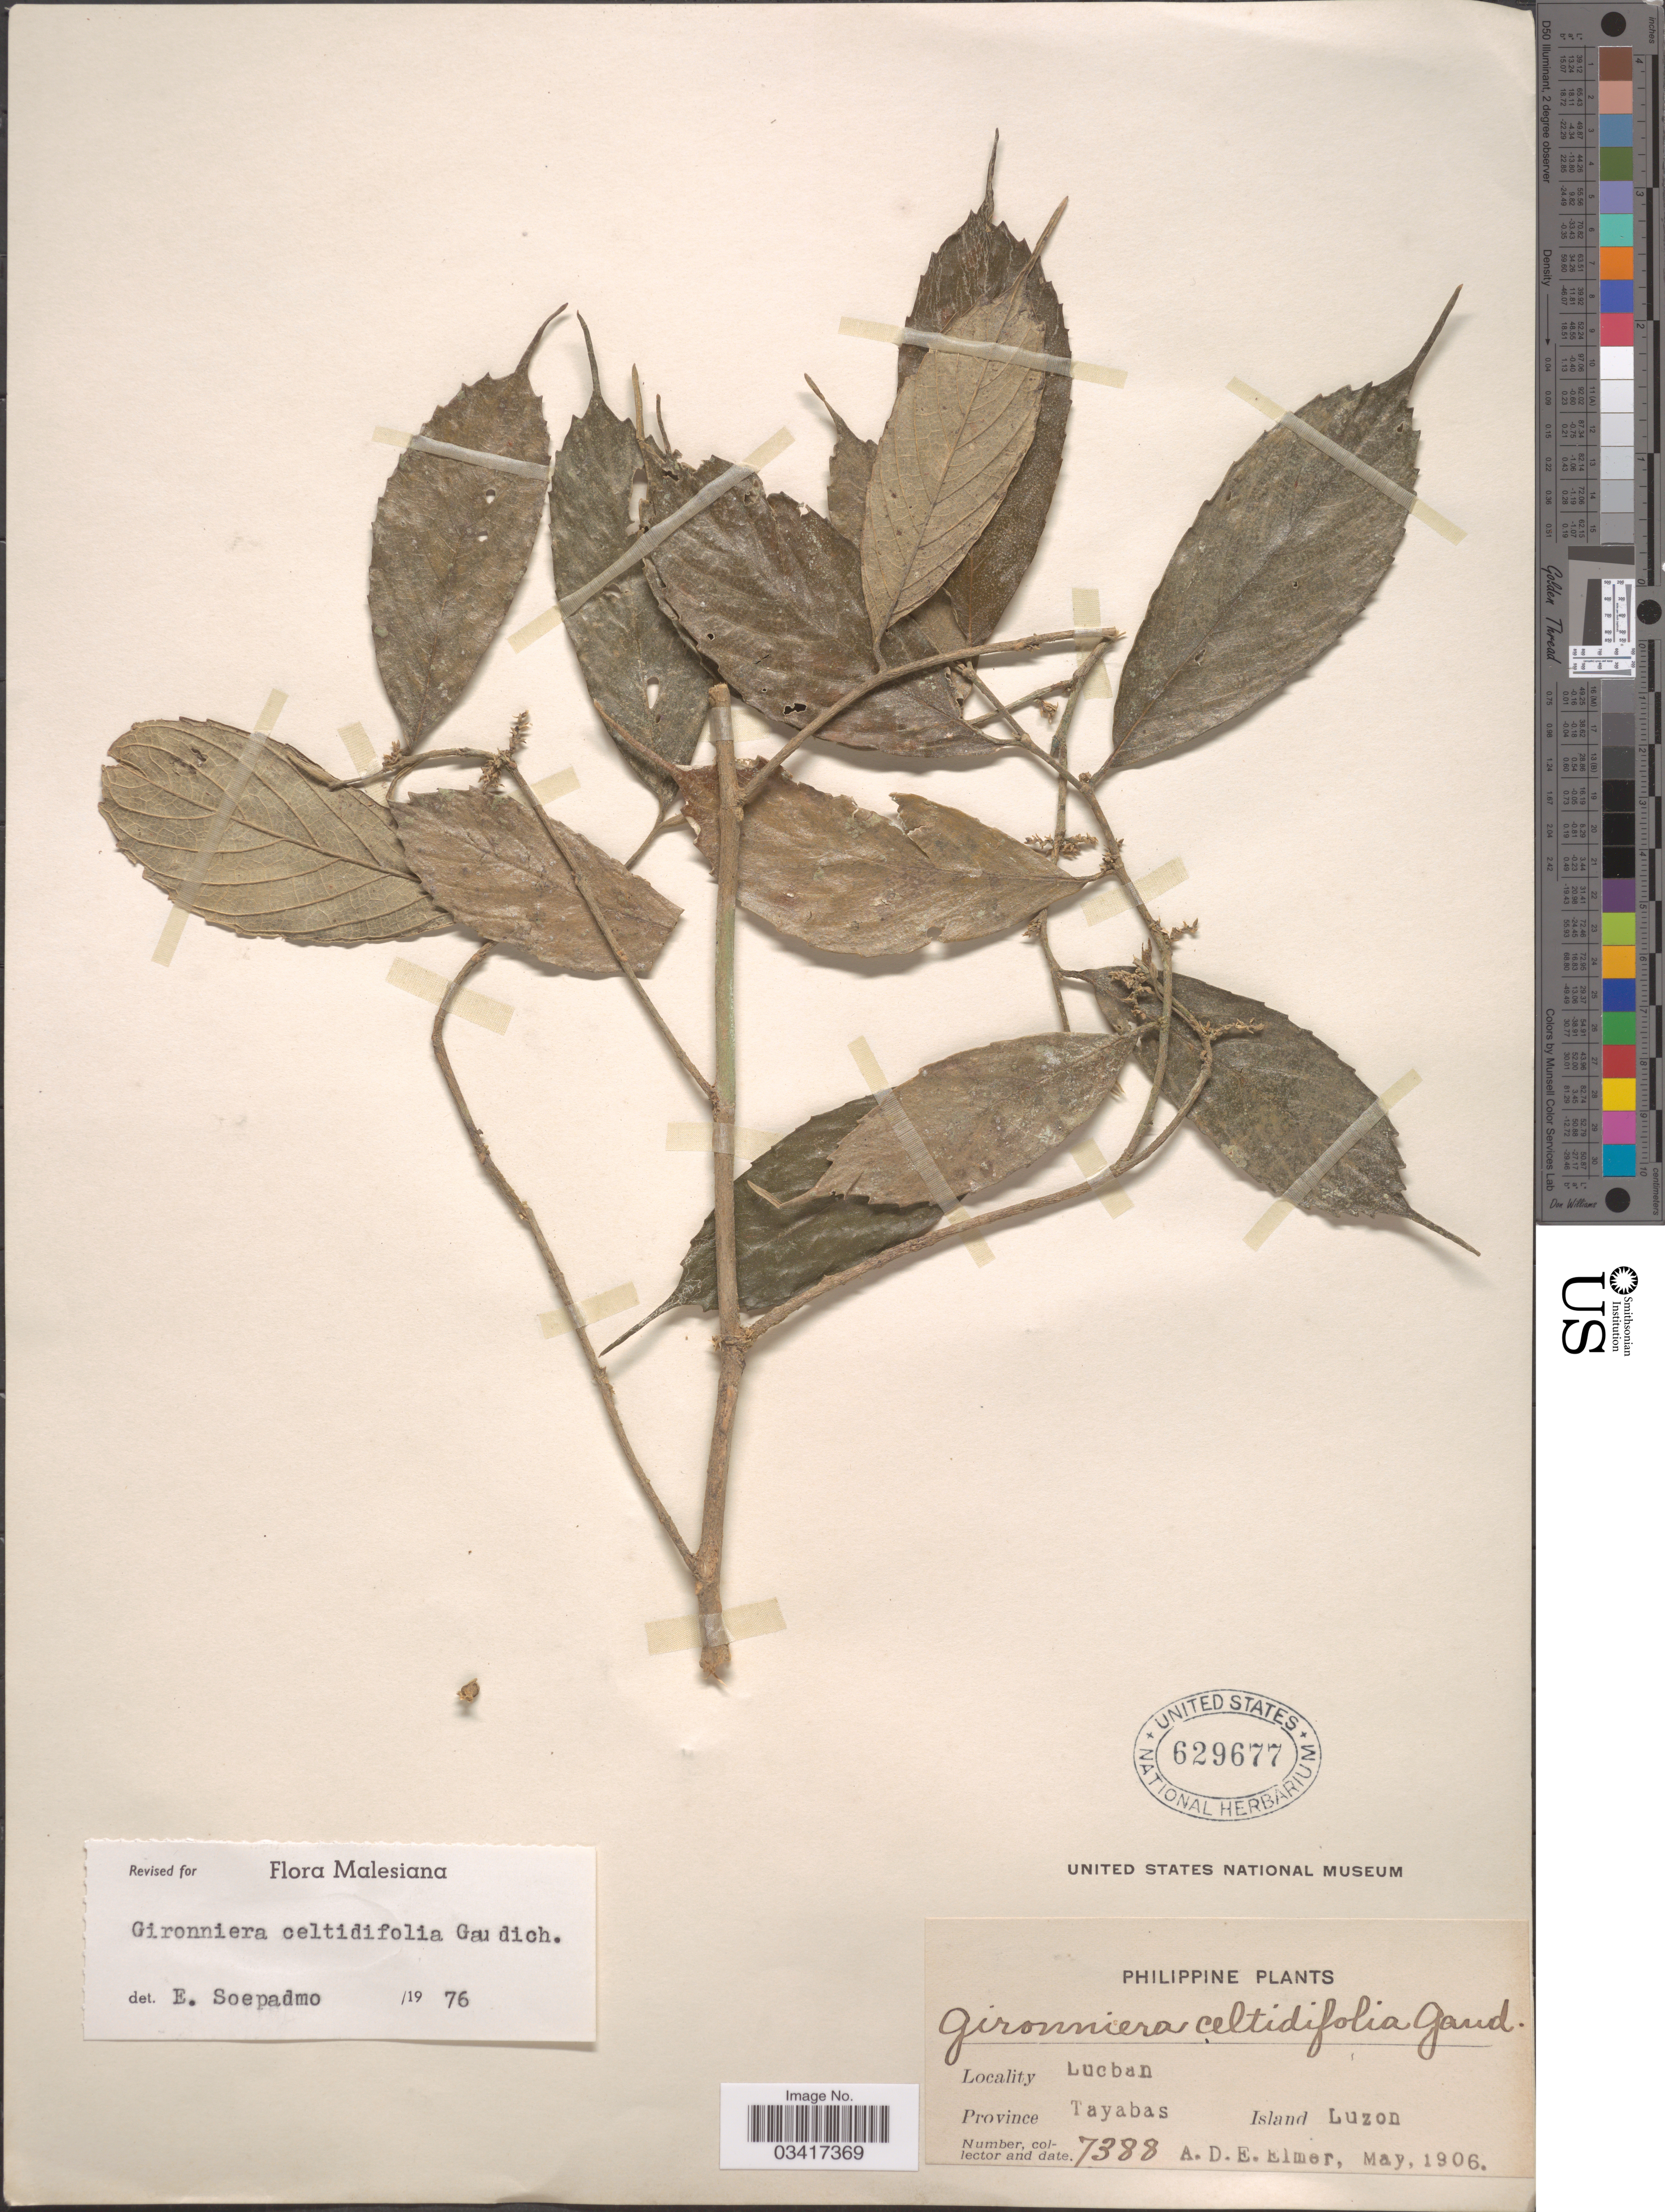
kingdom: Plantae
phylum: Tracheophyta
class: Magnoliopsida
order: Rosales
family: Cannabaceae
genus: Gironniera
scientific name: Gironniera celtidifolia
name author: Gaudich.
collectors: A. D. E. Elmer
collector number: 7388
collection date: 1906-05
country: Philippines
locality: Lucban, Province Tayabas, Island Luzon.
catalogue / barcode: US 629677